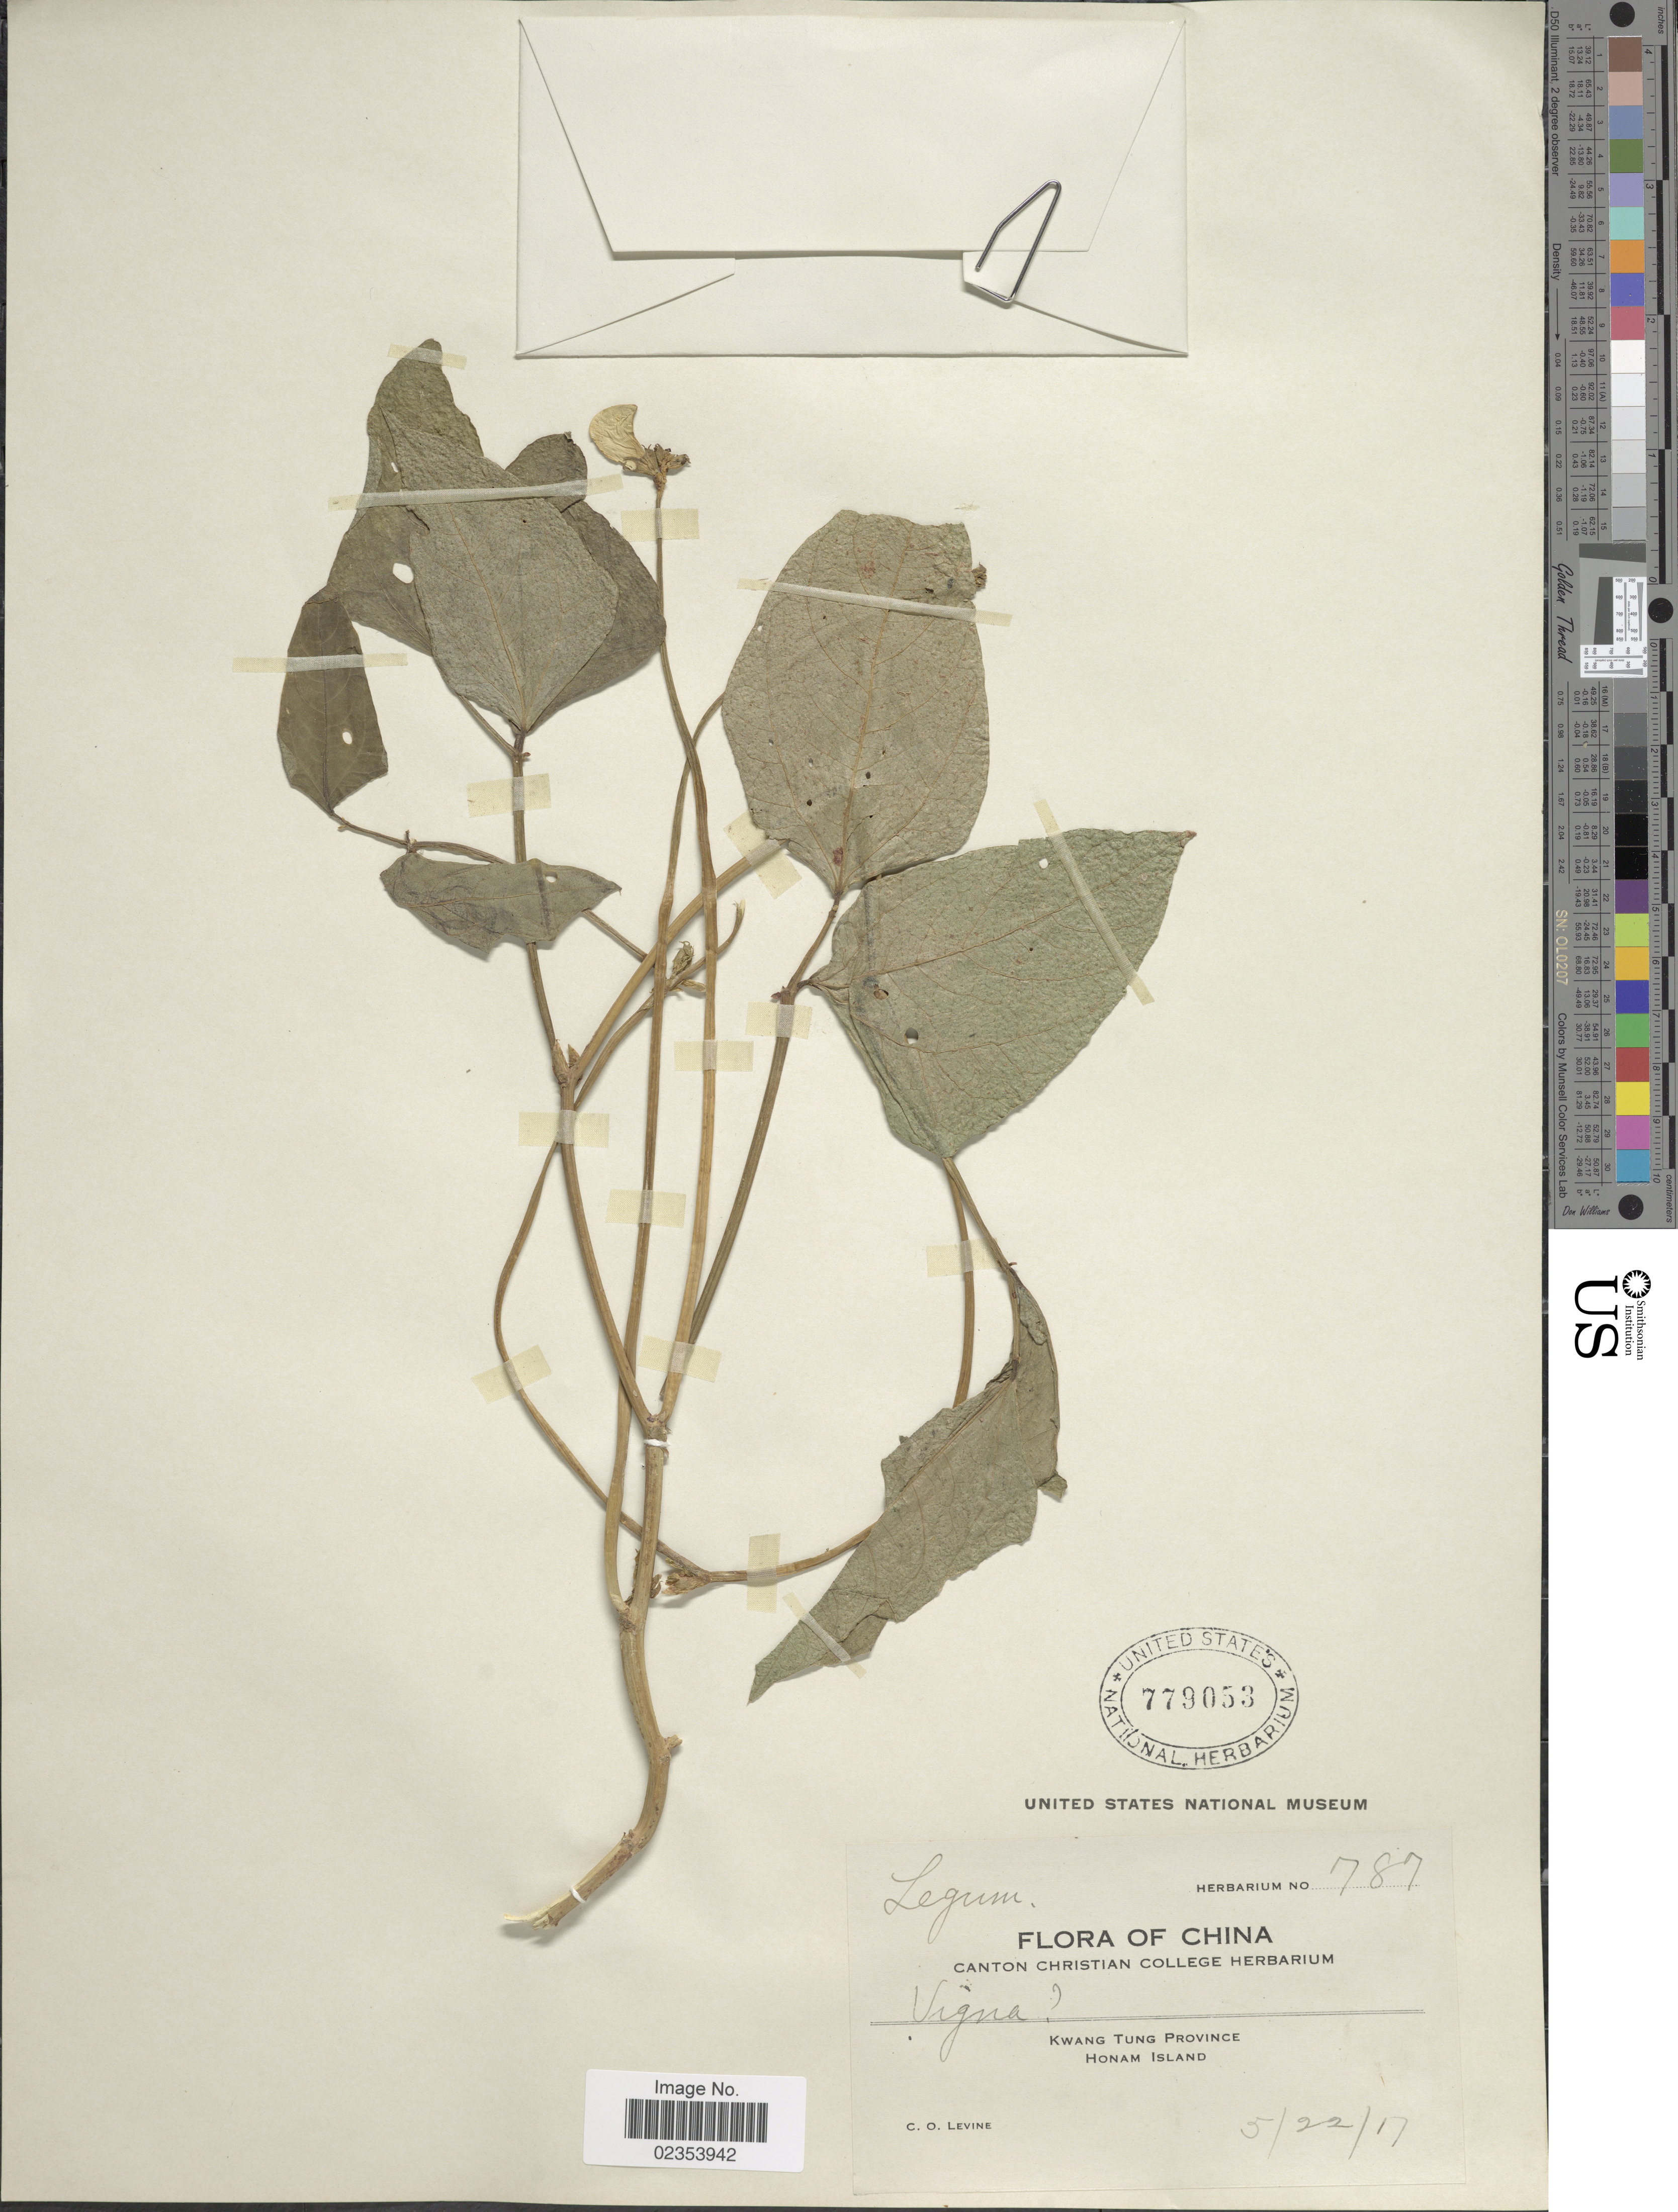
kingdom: Plantae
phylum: Tracheophyta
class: Magnoliopsida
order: Fabales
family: Fabaceae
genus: Vigna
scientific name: Vigna unguiculata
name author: (L.) Walp.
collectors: C. O. Levine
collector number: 787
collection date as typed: Transcribed d/m/y: 22/5/17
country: China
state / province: Guangdong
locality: Kwang Tung Province. Honam Island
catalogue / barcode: US 779053